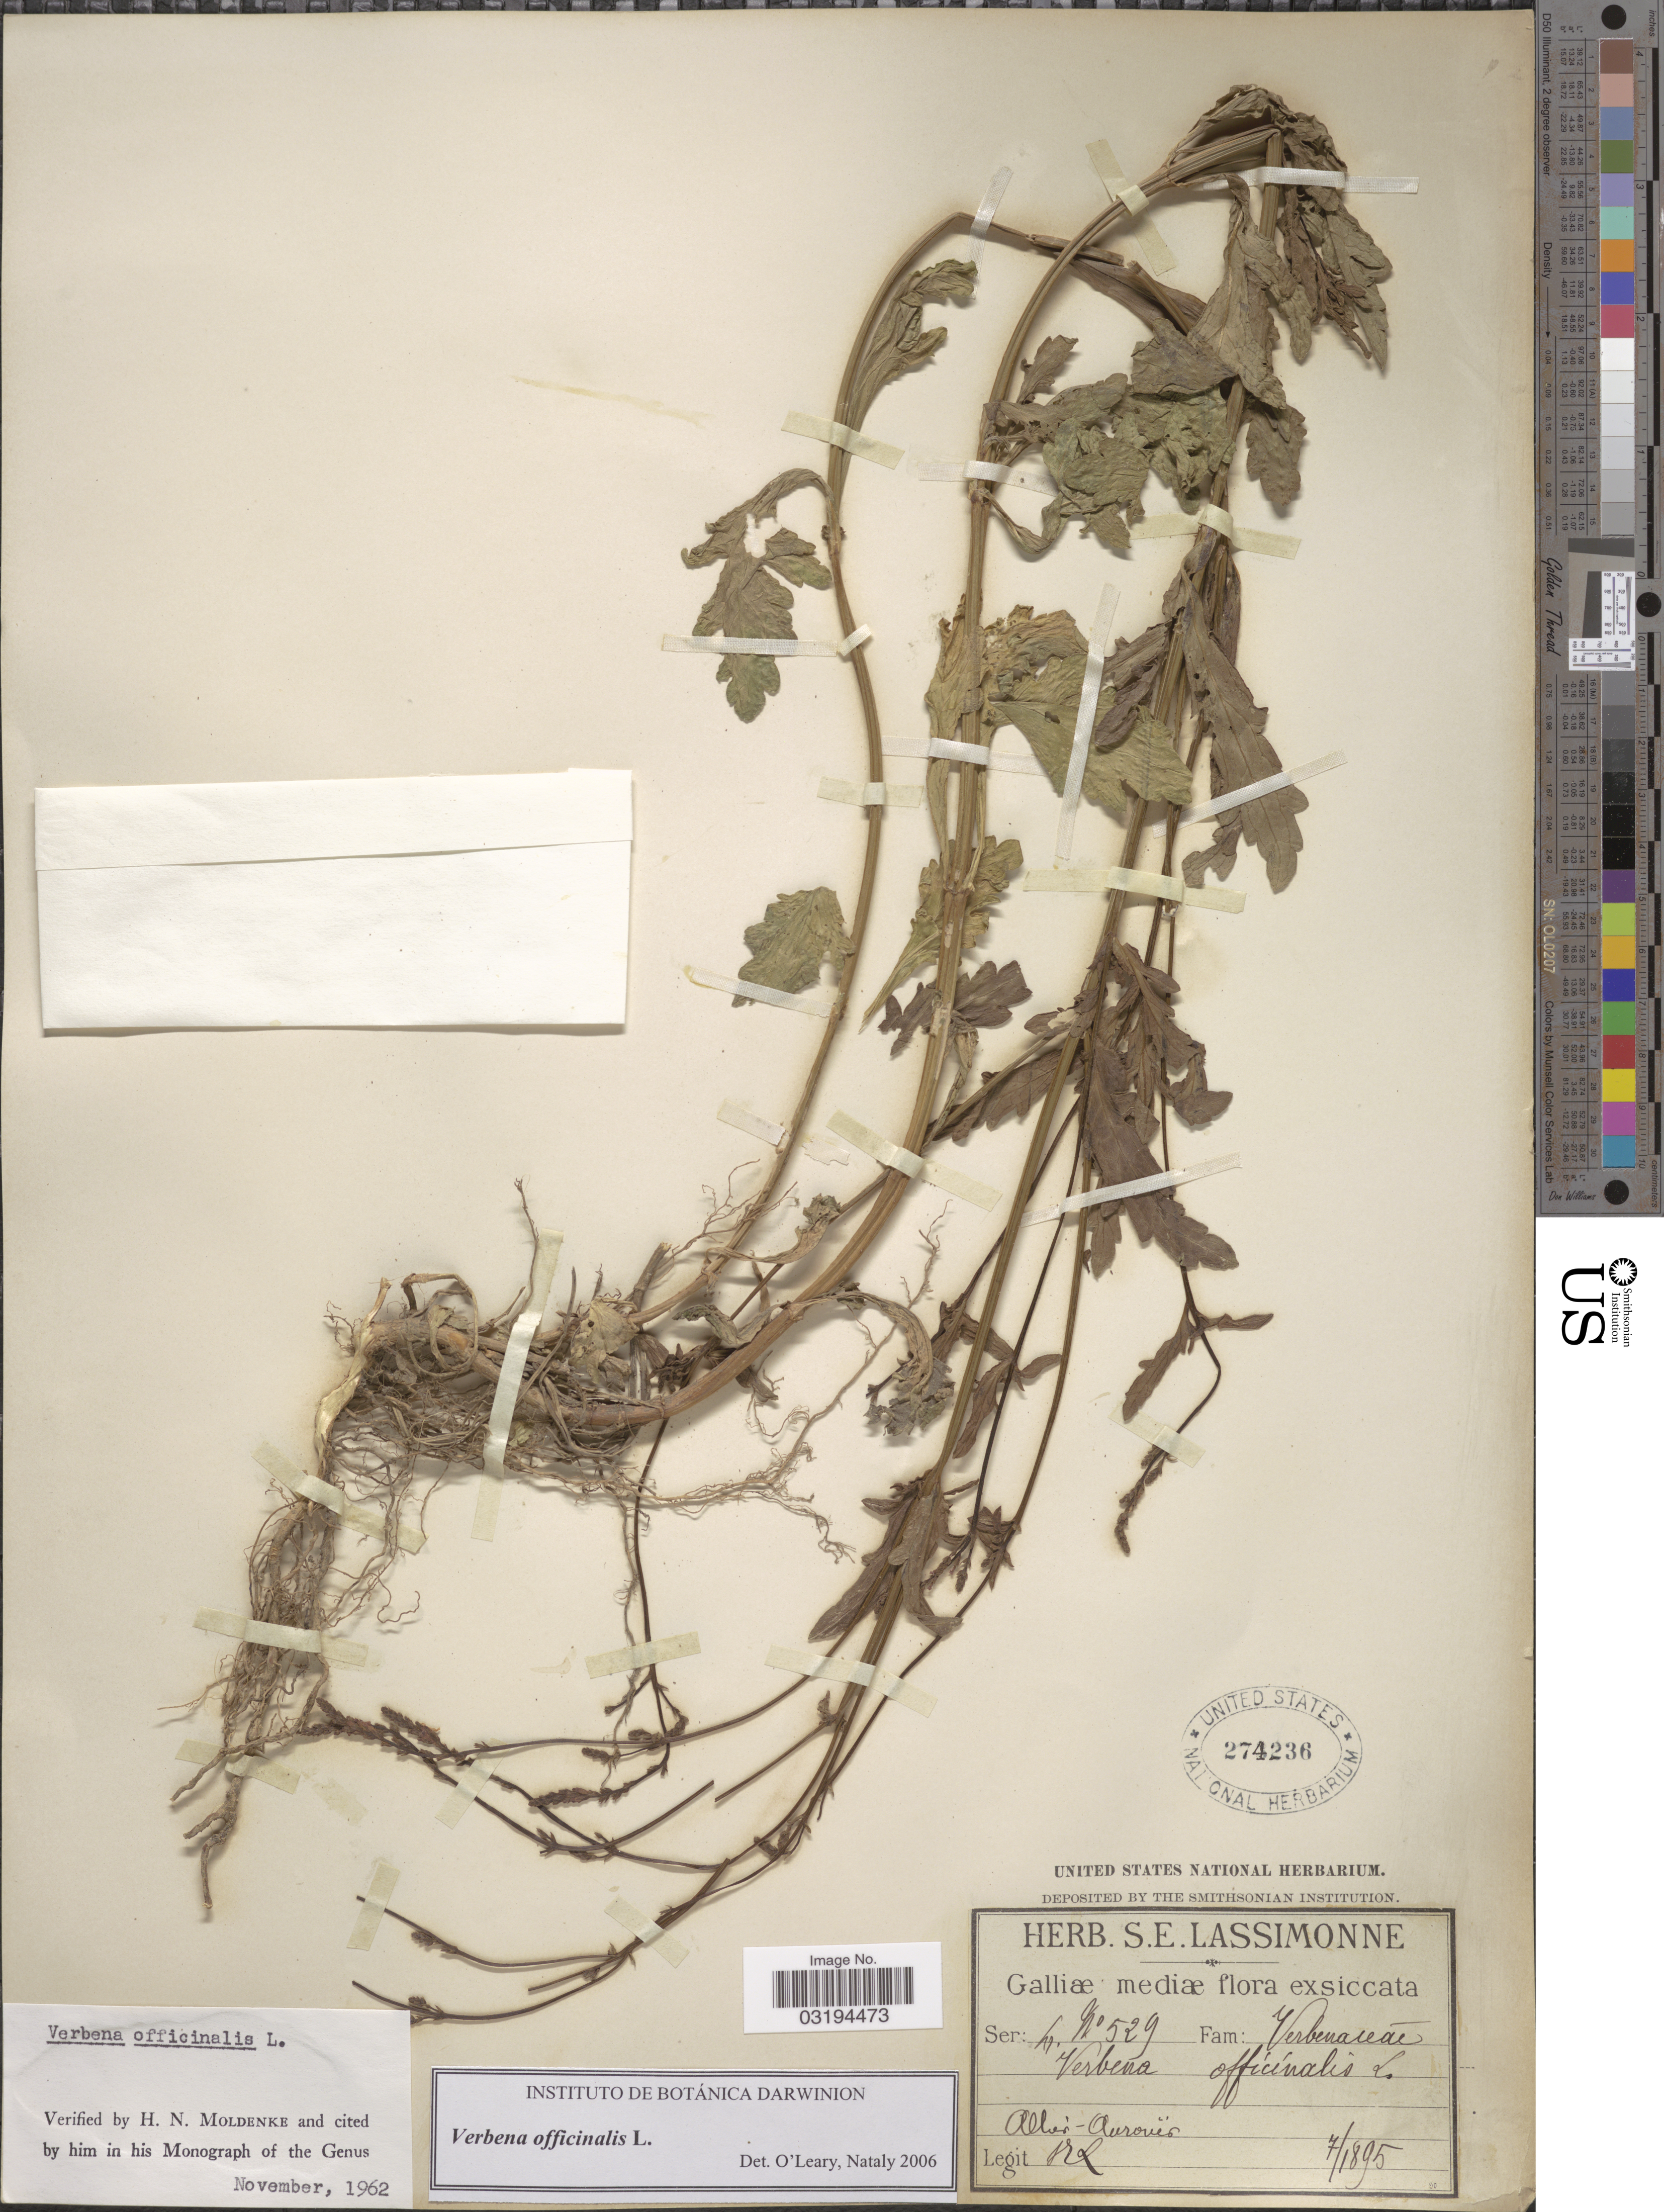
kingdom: Plantae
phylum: Tracheophyta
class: Magnoliopsida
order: Lamiales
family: Verbenaceae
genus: Verbena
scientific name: Verbena officinalis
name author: L.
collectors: S. Lassimonne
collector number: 529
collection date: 1895-07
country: France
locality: Galliæ mediæ, Allier-Aurouër.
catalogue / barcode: US 274236